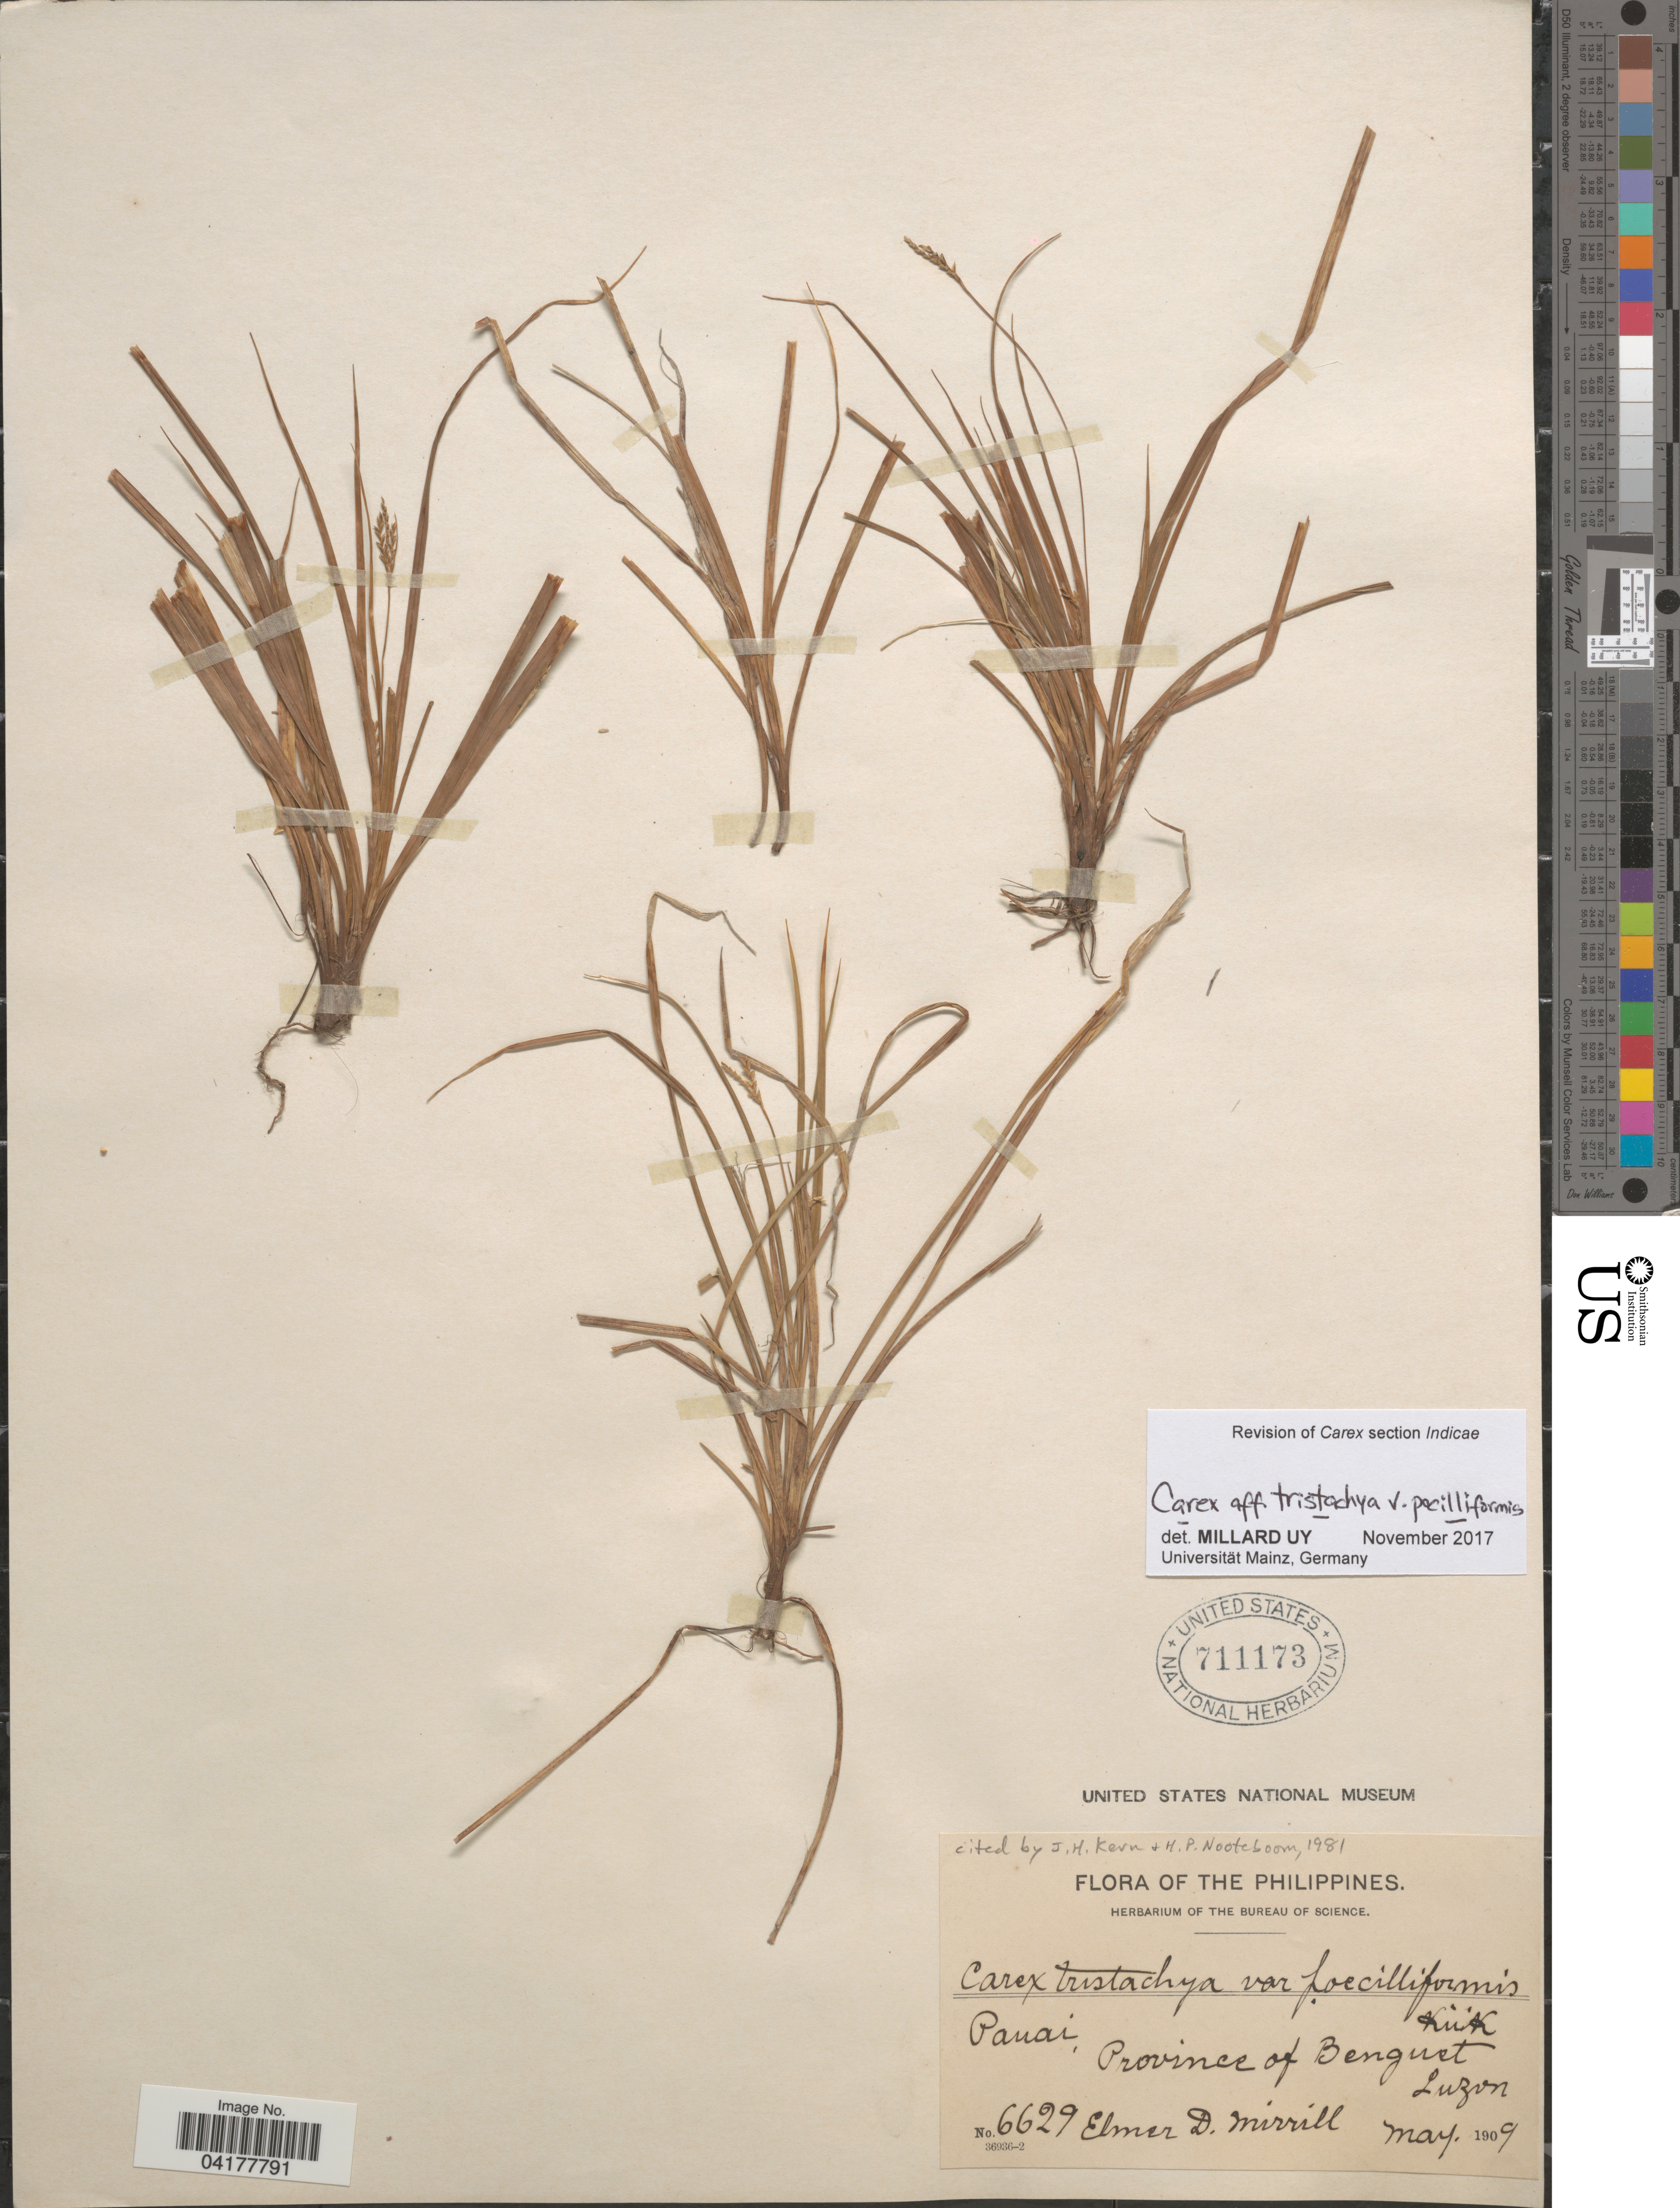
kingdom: Plantae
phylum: Tracheophyta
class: Liliopsida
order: Poales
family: Cyperaceae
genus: Carex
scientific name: Carex tristachya var. pocilliformis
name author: (Boott) Kük.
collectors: E. D. Merrill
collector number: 6629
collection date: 1909-05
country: Philippines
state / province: Cordillera (Administrative Region)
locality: Panai, Province of Benguet. Luzon.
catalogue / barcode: US 711173